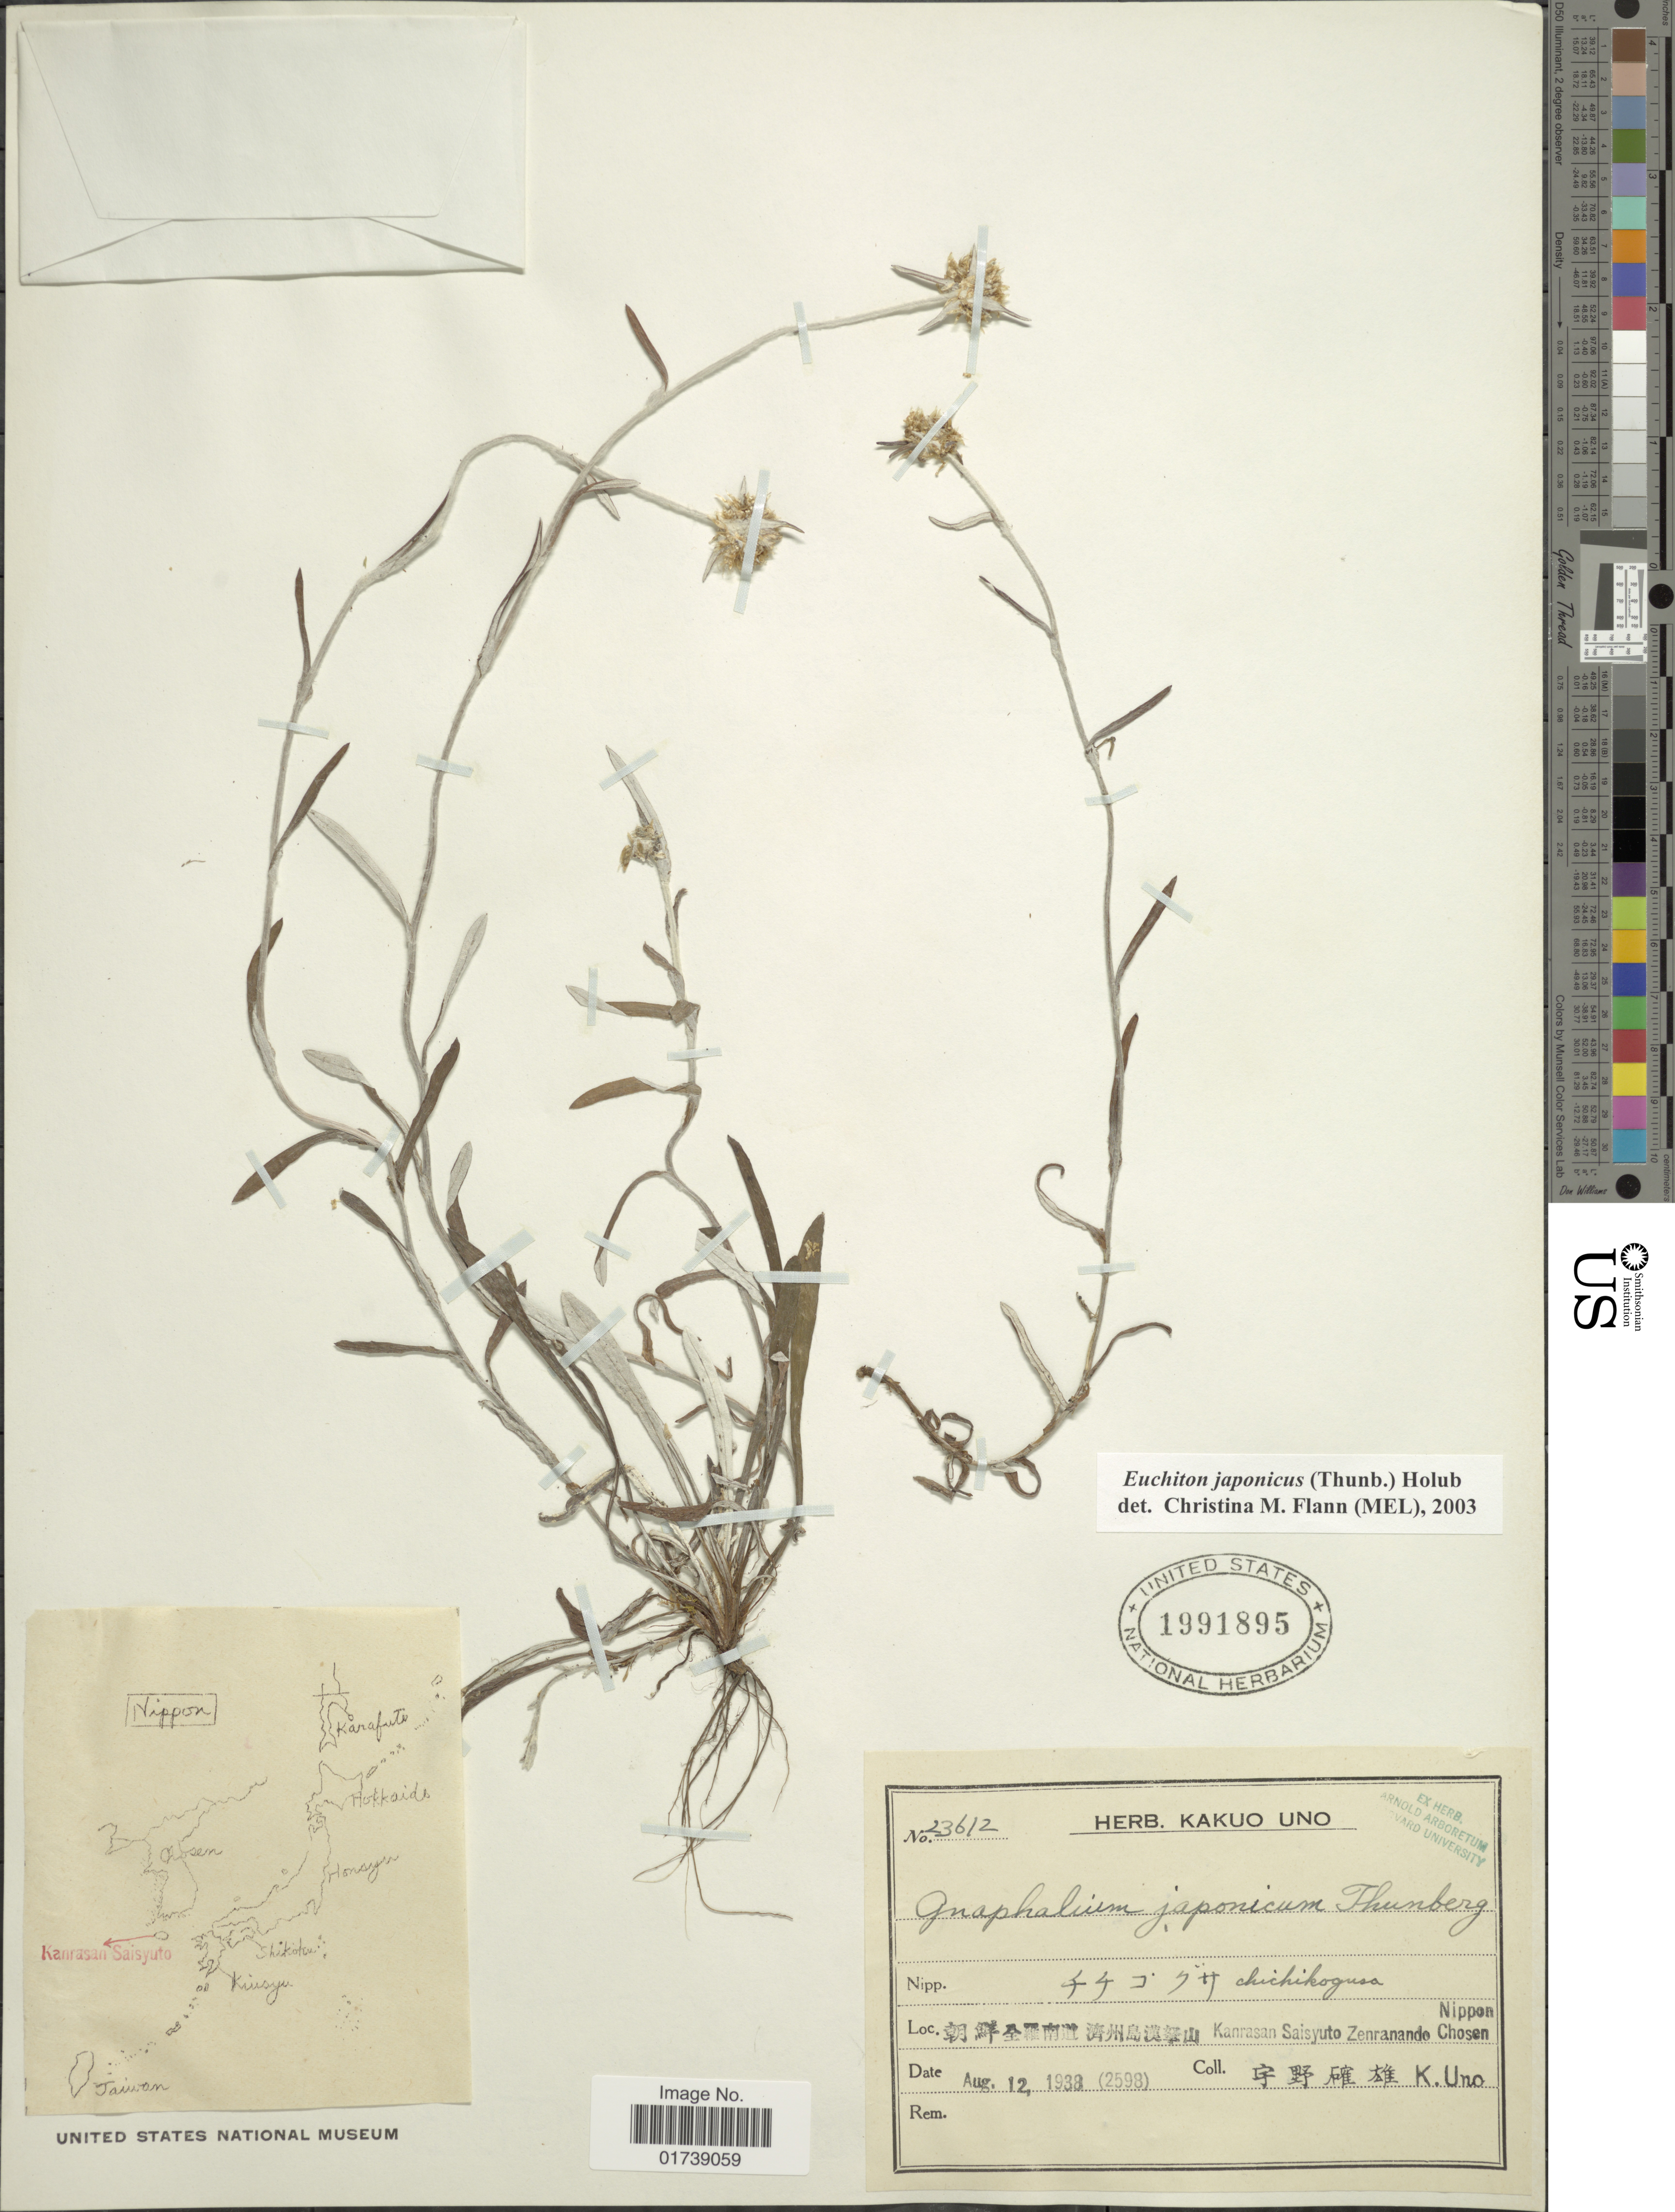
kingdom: Plantae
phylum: Tracheophyta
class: Magnoliopsida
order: Asterales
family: Asteraceae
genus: Euchiton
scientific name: Euchiton japonicus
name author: (Thunb.) Anderb.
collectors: K. Uno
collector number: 23612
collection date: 1938-08-12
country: South Korea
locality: Kanrasan Saisyuto Zenranando Chosen Nippon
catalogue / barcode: US 1991895